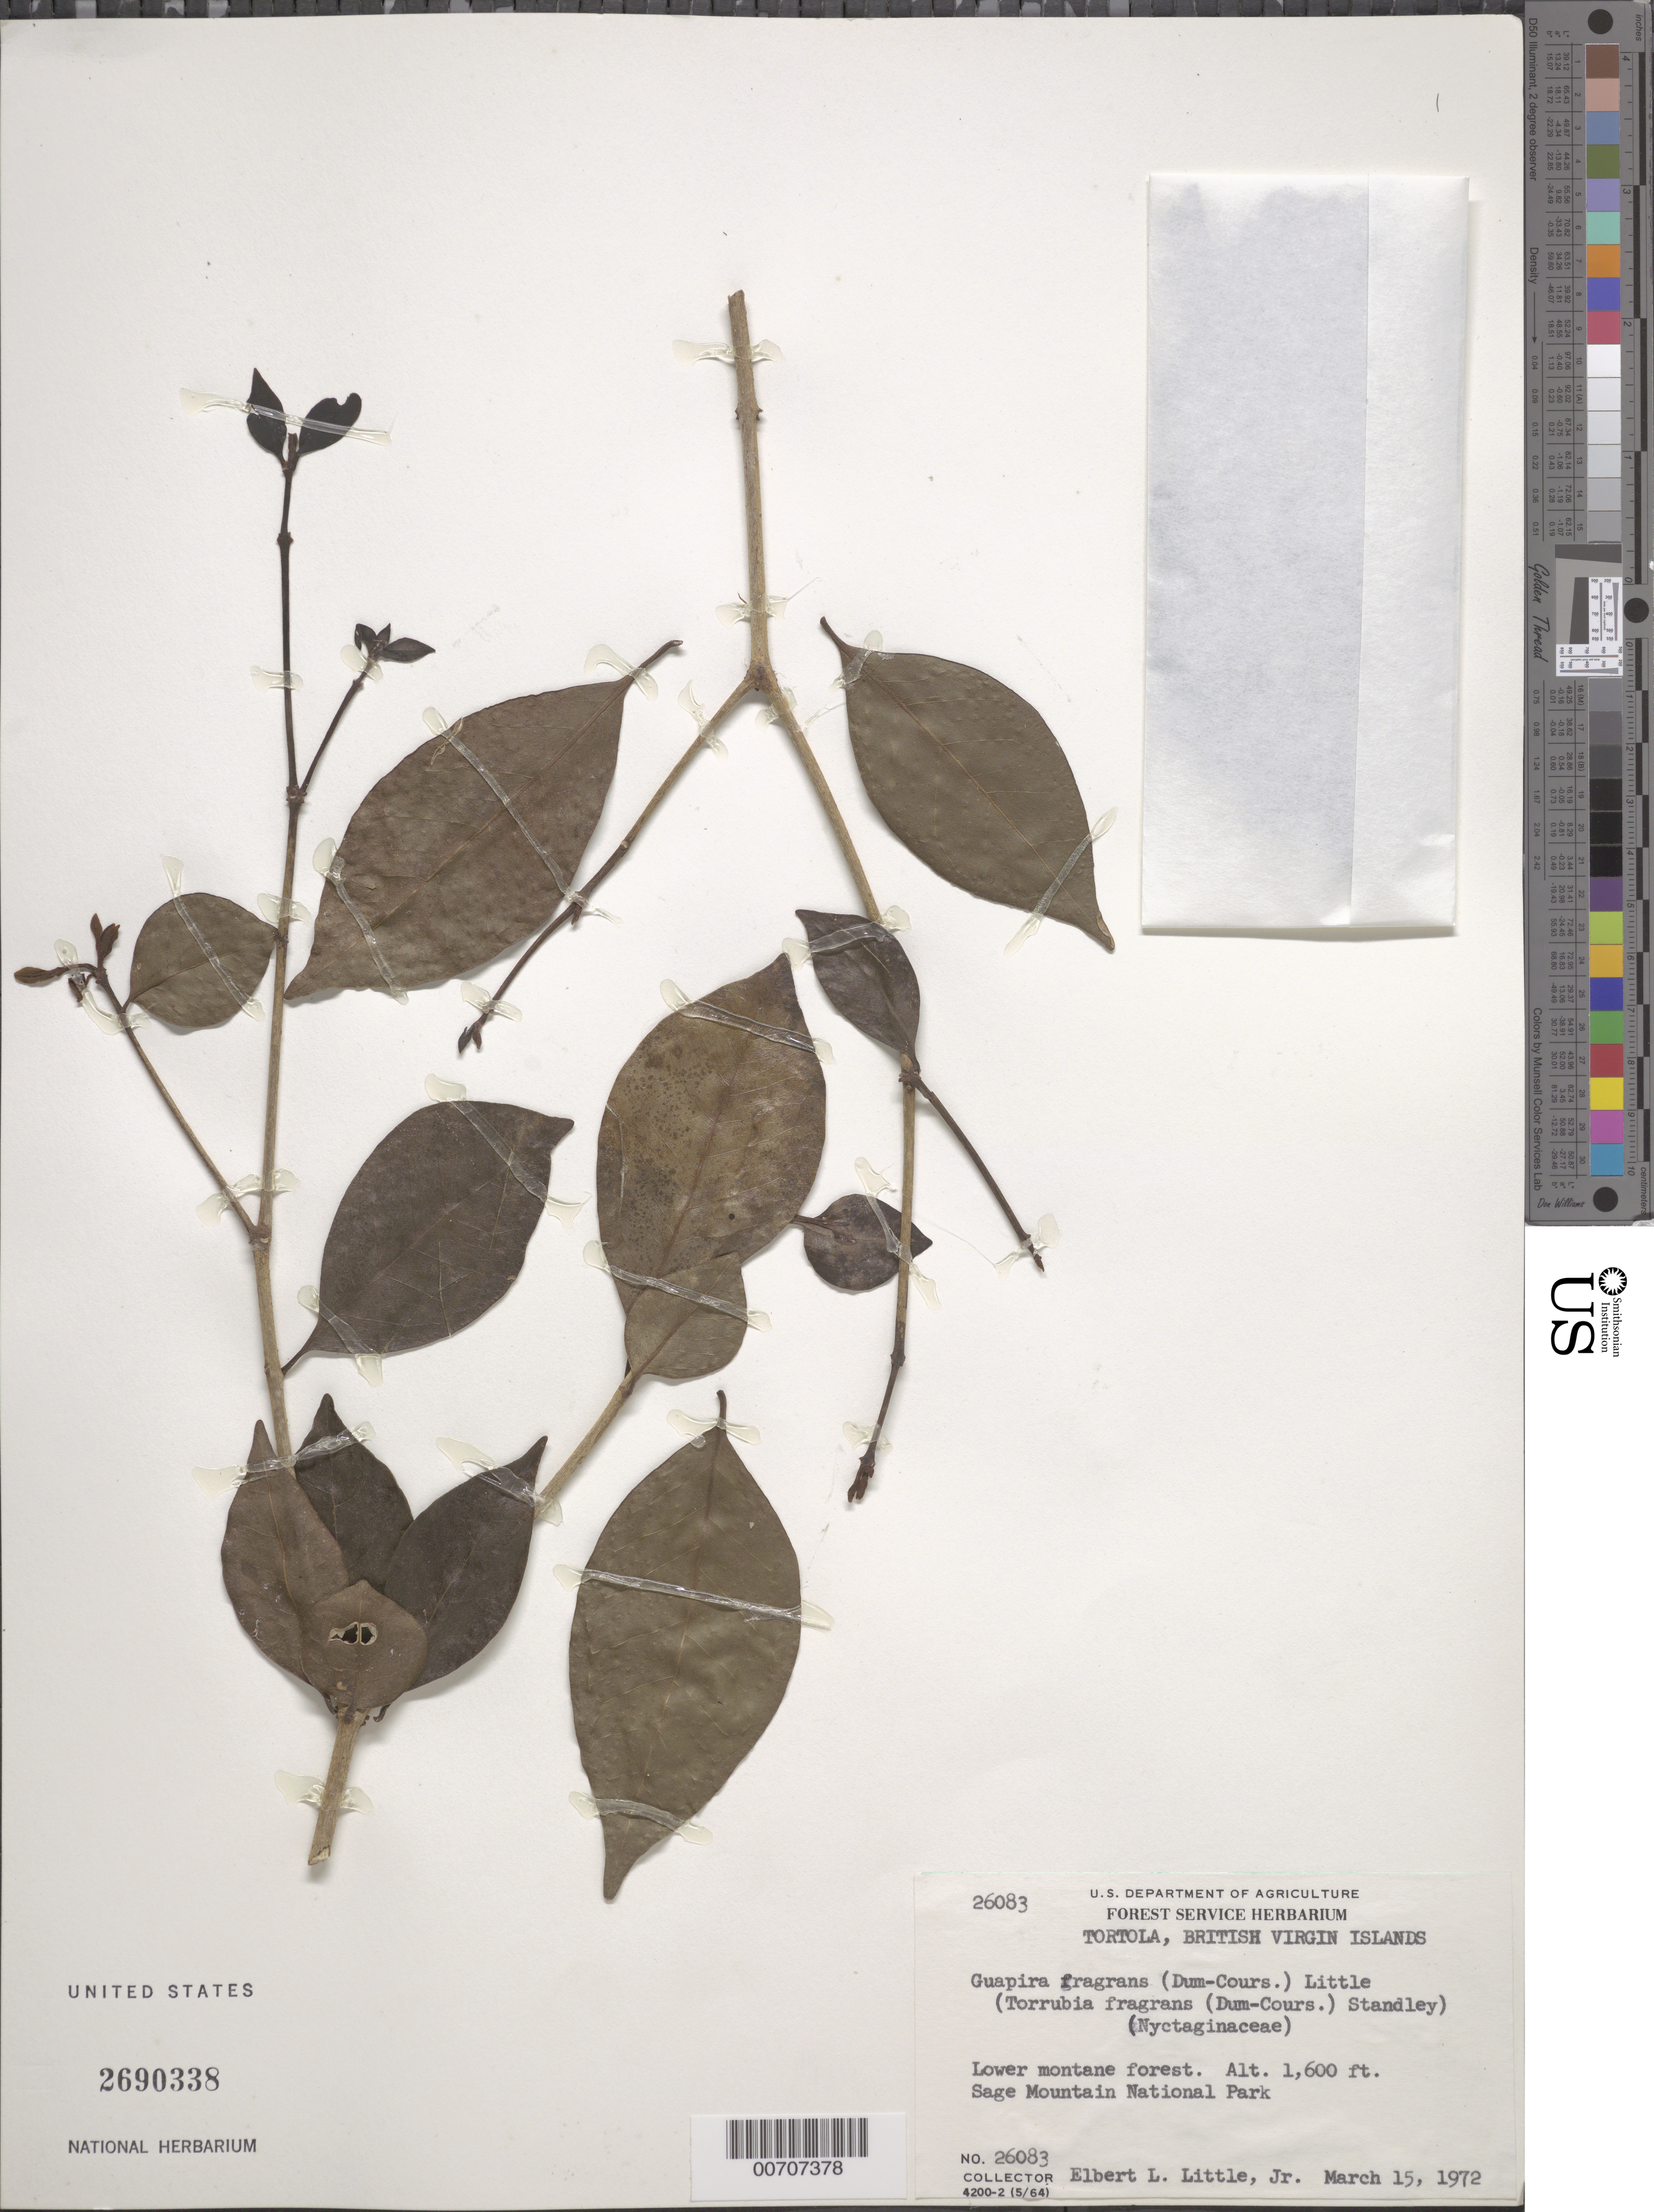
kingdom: Plantae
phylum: Tracheophyta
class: Magnoliopsida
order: Caryophyllales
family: Nyctaginaceae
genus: Guapira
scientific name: Guapira fragrans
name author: (Dum. Cours.) Little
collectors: E. L. Little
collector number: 26083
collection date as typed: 15 Mar 1972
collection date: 1972-03-15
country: British Virgin Islands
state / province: Tortola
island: Tortola Island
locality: Sage Mtn. Natl. Park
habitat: Lower mountain forest.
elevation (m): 488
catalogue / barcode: US 2690338